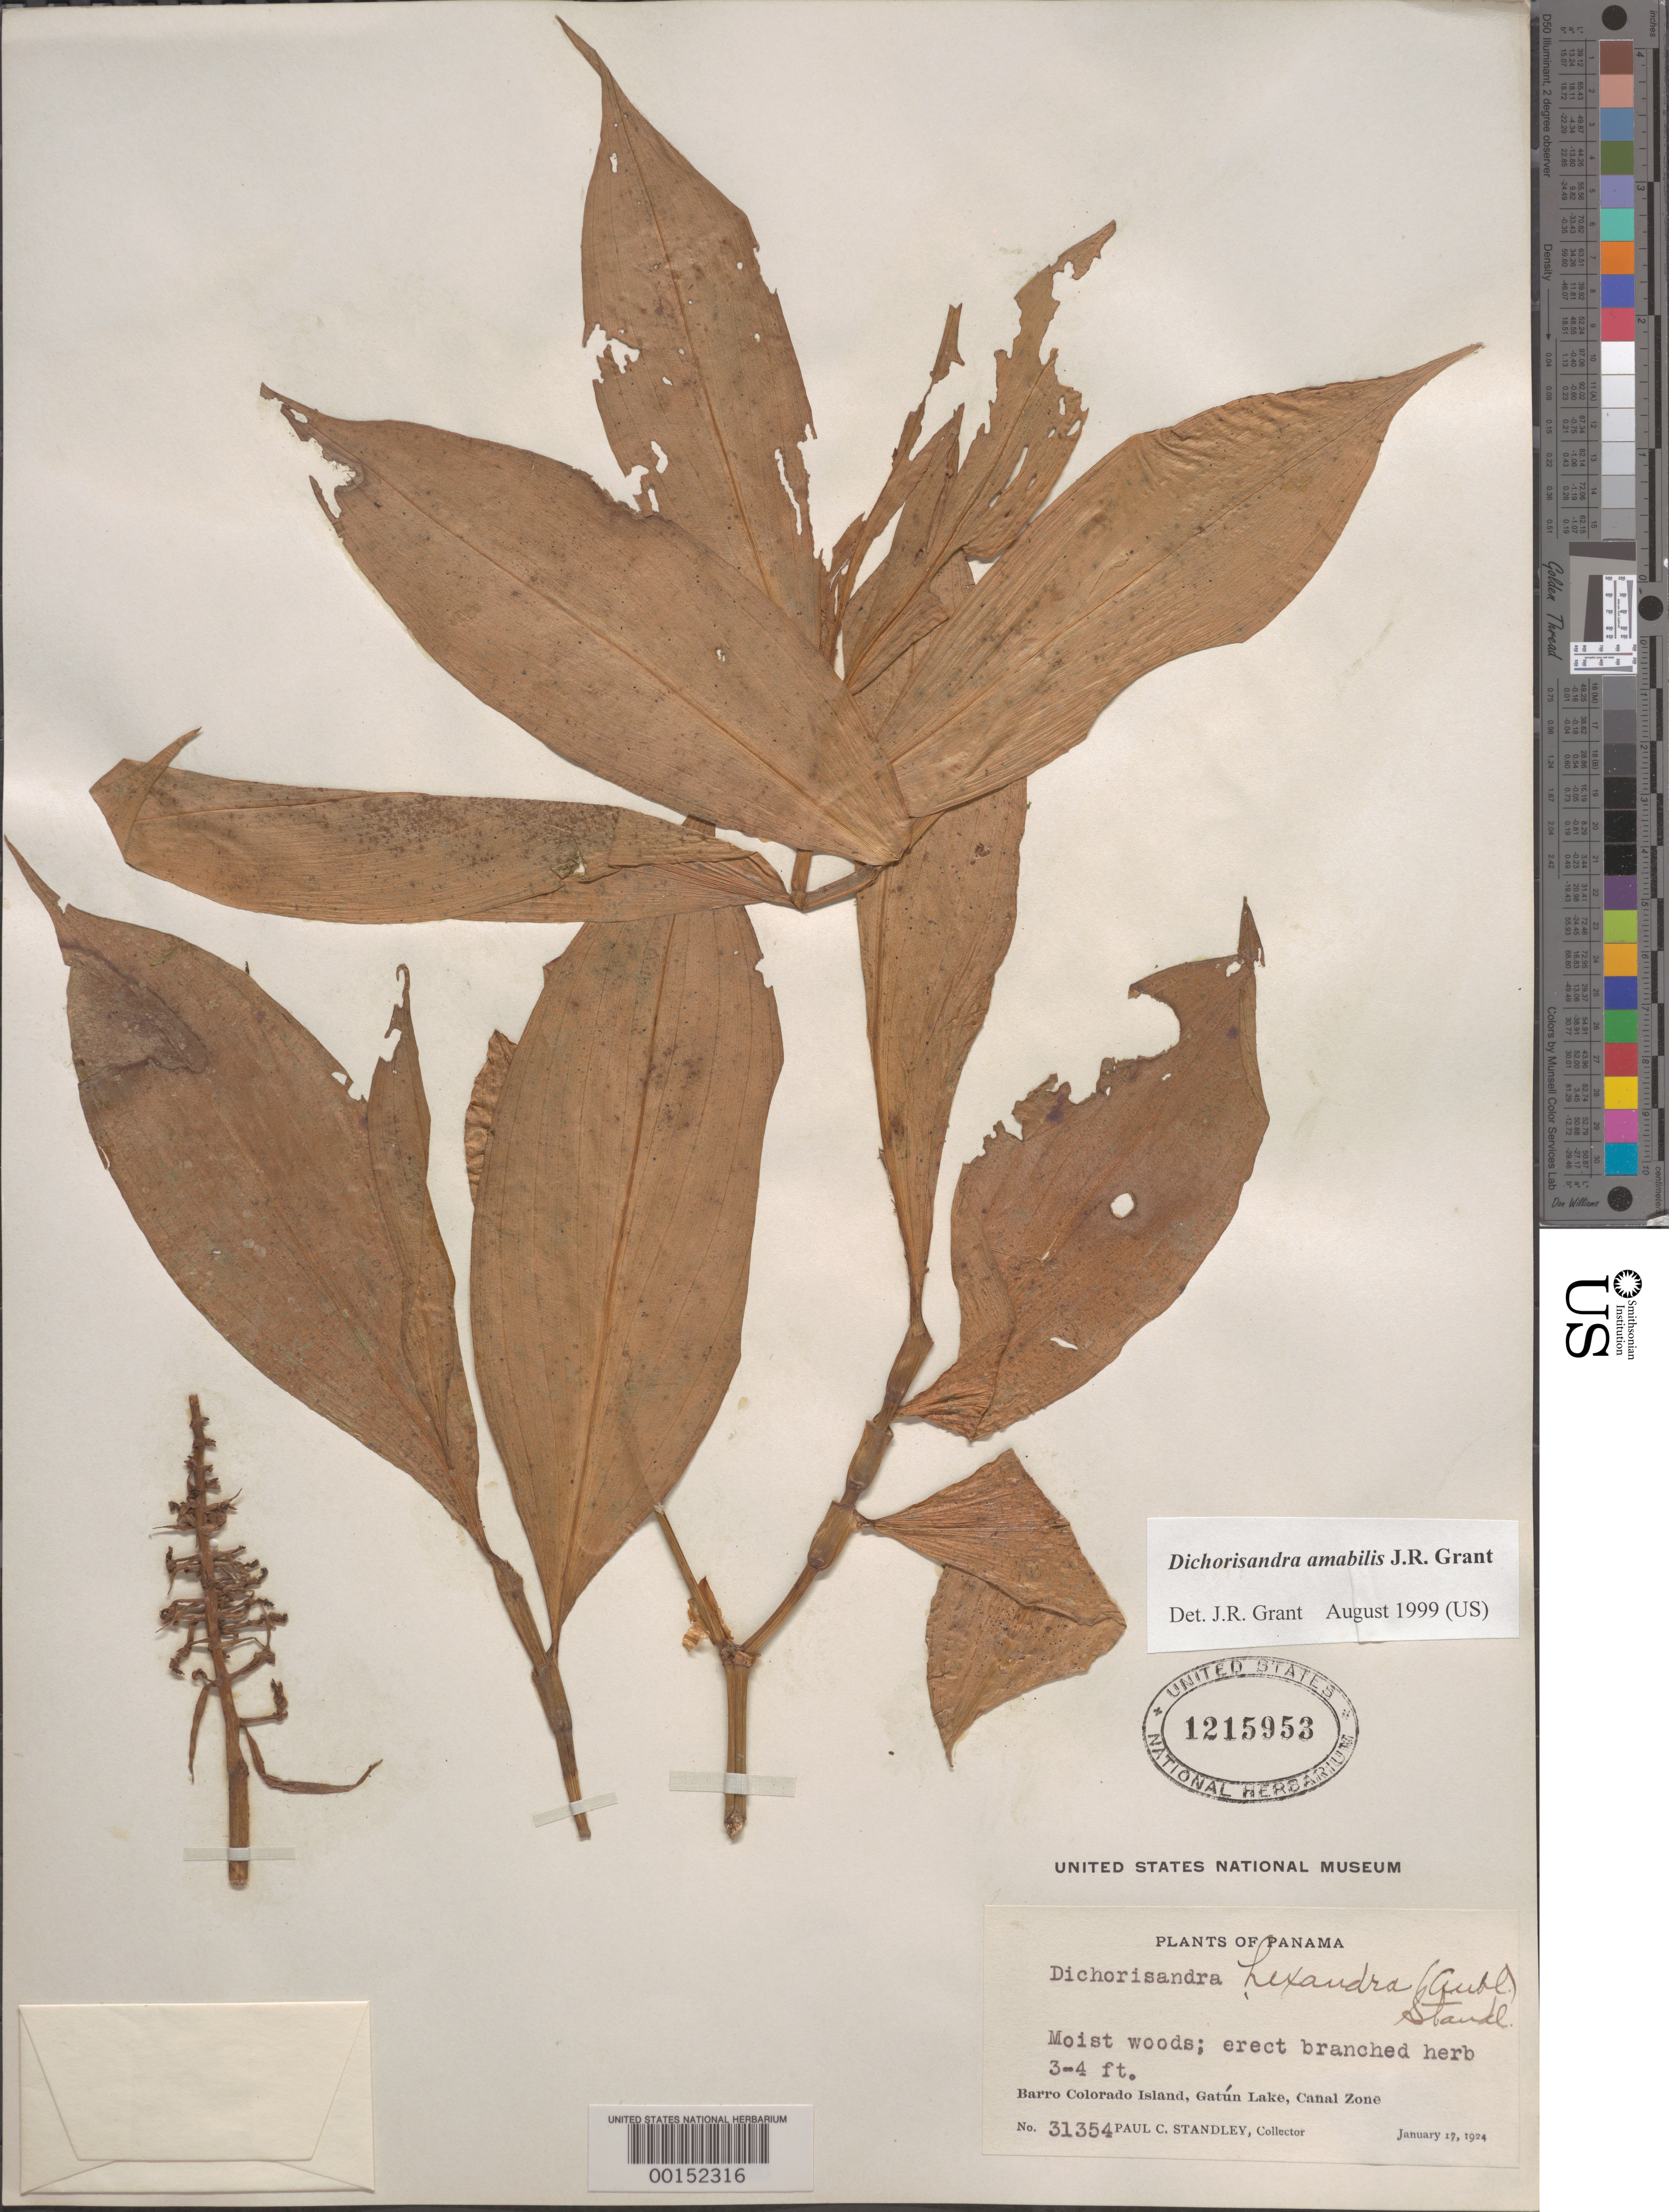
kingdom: Plantae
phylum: Tracheophyta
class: Liliopsida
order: Commelinales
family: Commelinaceae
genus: Dichorisandra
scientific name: Dichorisandra hexandra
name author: (Aubl.) Standl.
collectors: P. C. Standley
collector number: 31354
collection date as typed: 17 Jan 1924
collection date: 1924-01-17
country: Panama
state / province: Panamá Oeste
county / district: Canal Zone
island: Barro Colorado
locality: Gatun Lake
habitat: Moist woods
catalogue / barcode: US 1215953